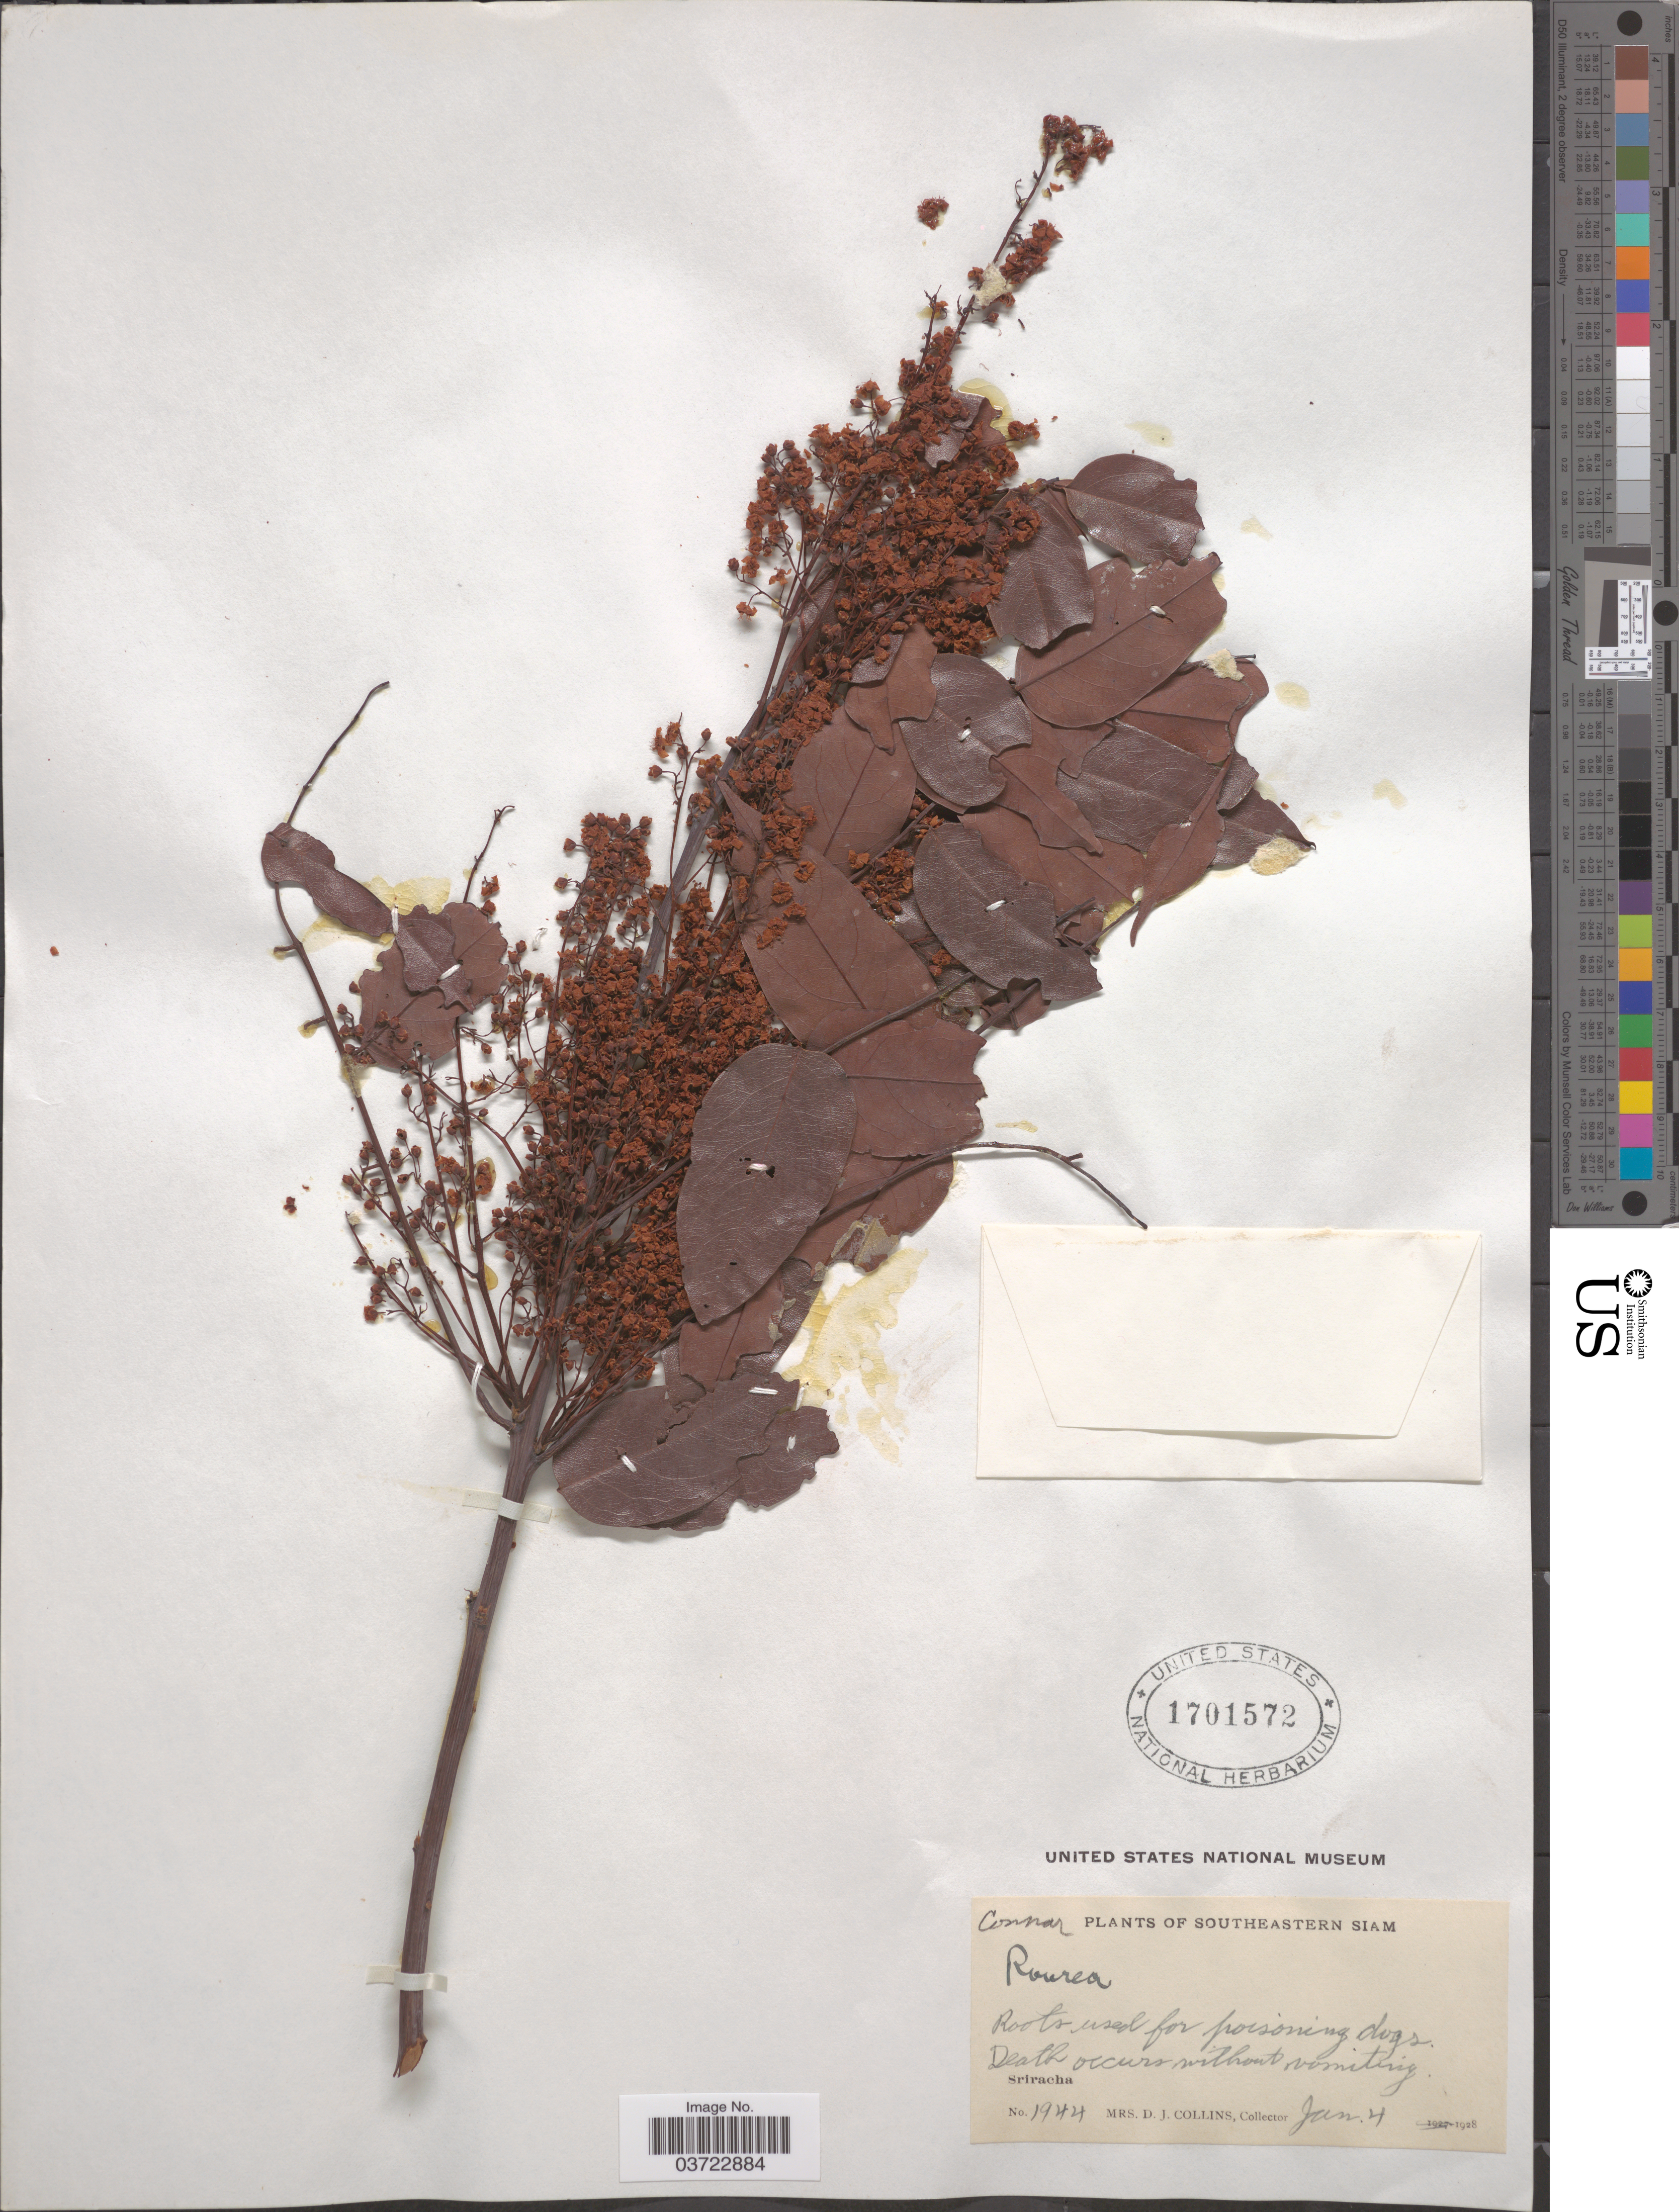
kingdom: Plantae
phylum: Tracheophyta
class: Magnoliopsida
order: Oxalidales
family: Connaraceae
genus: Rourea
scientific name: Rourea sp.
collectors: Mrs. D. J. Collins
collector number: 1944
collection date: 1928-01-04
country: Thailand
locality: Southeastern Siam. Sriracha.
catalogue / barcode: US 1701572